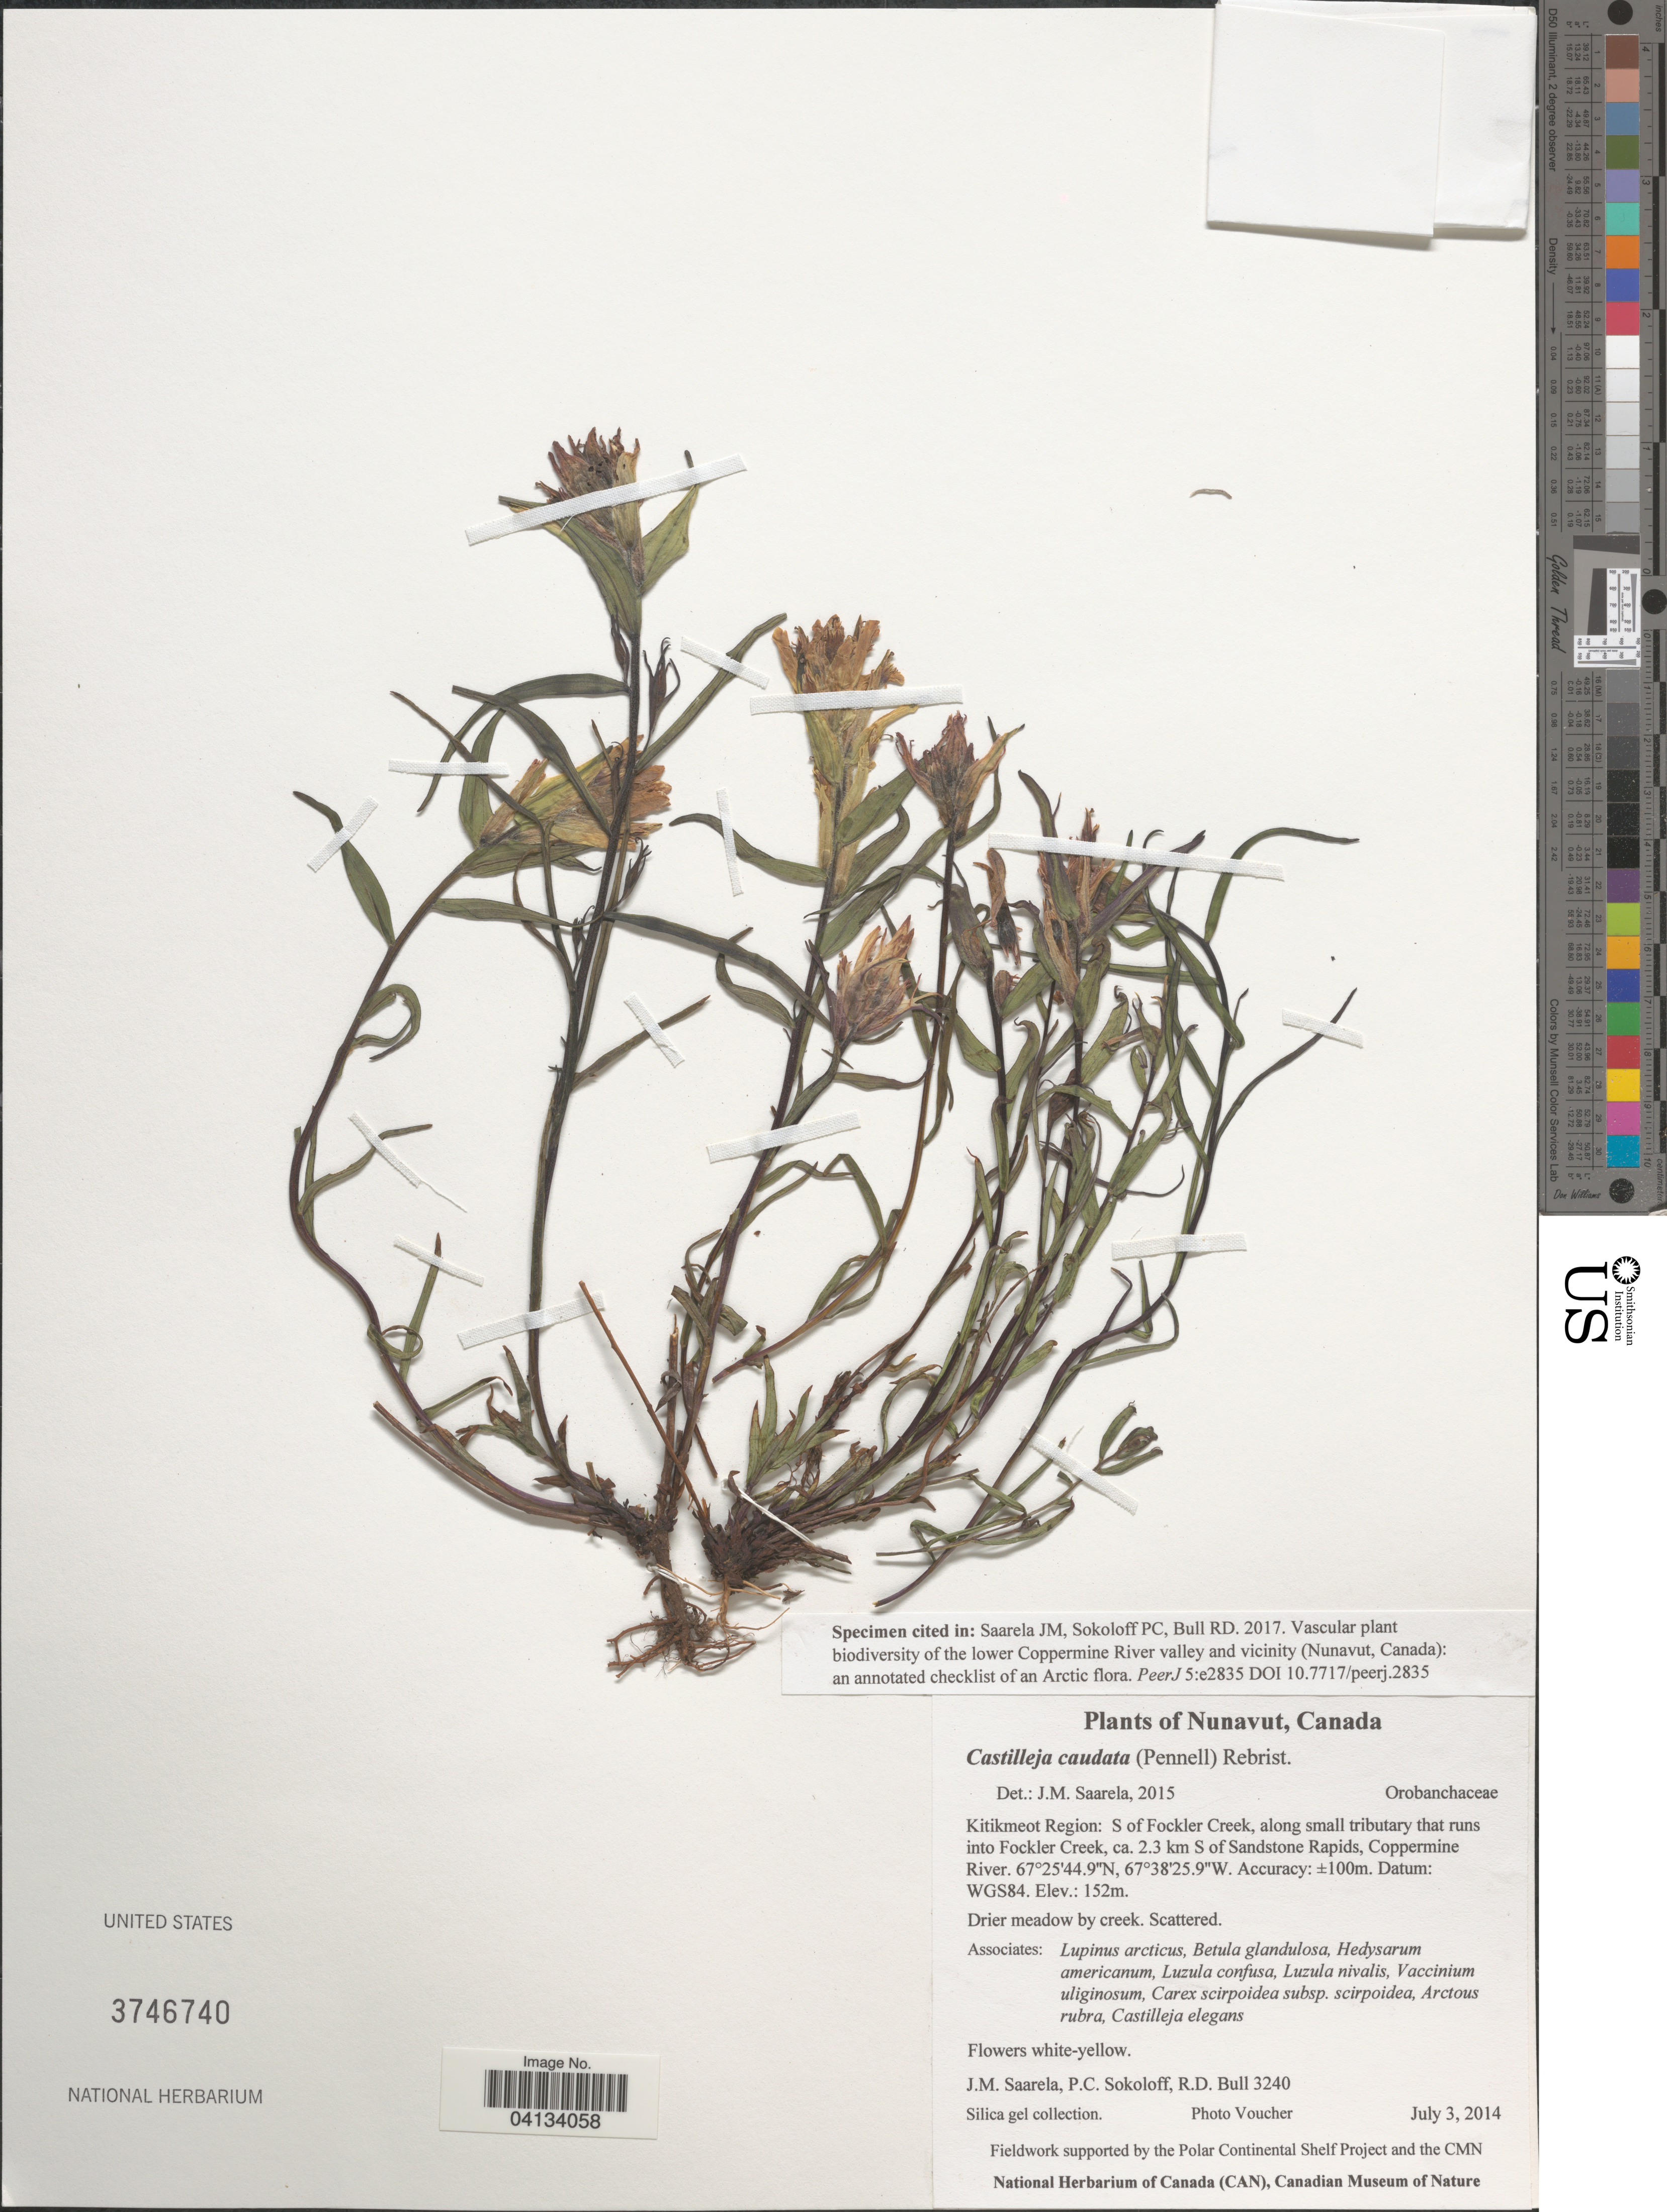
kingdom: Plantae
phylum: Tracheophyta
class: Magnoliopsida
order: Lamiales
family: Orobanchaceae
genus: Castilleja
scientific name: Castilleja caudata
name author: (Pennell) Rebrist.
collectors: J. Saarela, P. Sokoloff & R. Bull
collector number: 3240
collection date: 2014-07-03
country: Canada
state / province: Nunavut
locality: Kitikmeot Region: S of Fockler Creek, along small tributary that runs into Fockler Creek, ca. 2.3 km S of Sandstone Rapids, Coppermine River. WGS84.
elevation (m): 152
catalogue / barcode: US 3746740